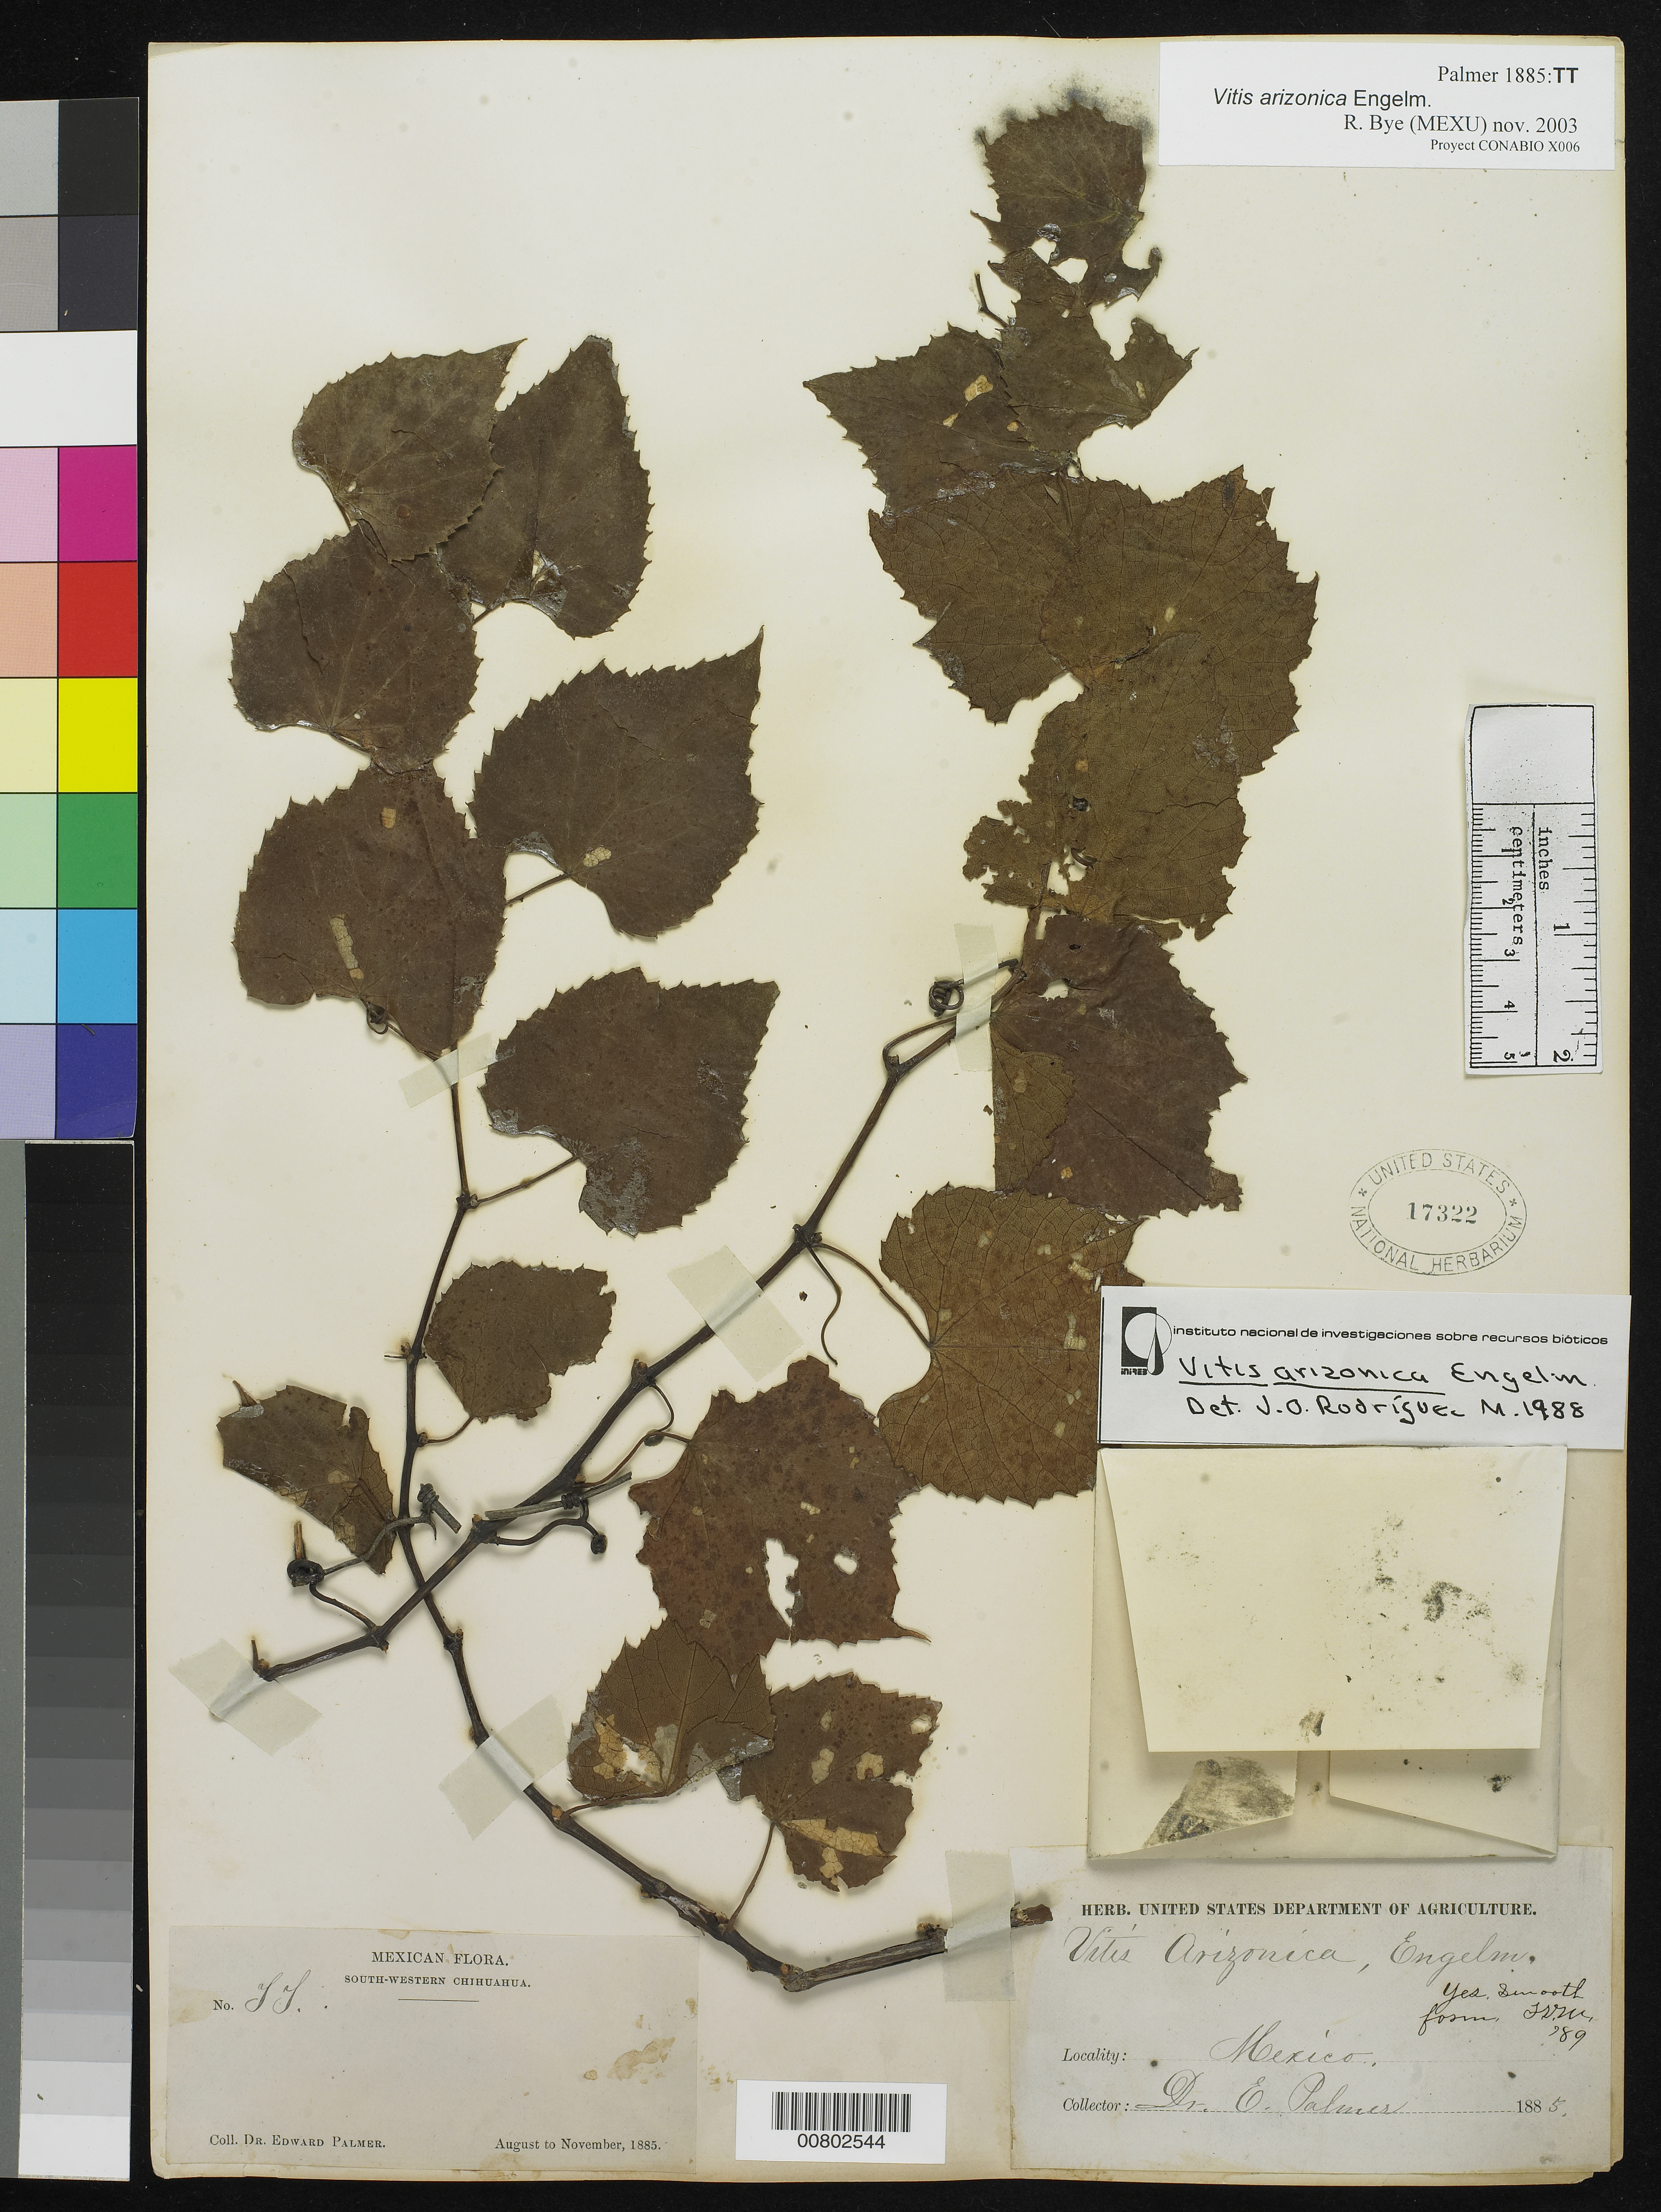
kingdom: Plantae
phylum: Tracheophyta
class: Magnoliopsida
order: Vitales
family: Vitaceae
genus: Vitis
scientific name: Vitis arizonica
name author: Engelm.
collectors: E. Palmer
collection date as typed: Aug 1885 to -- Nov 1885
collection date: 1885-08/1885-11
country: Mexico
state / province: Chihuahua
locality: TT SW Chihuahua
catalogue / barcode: US 17322